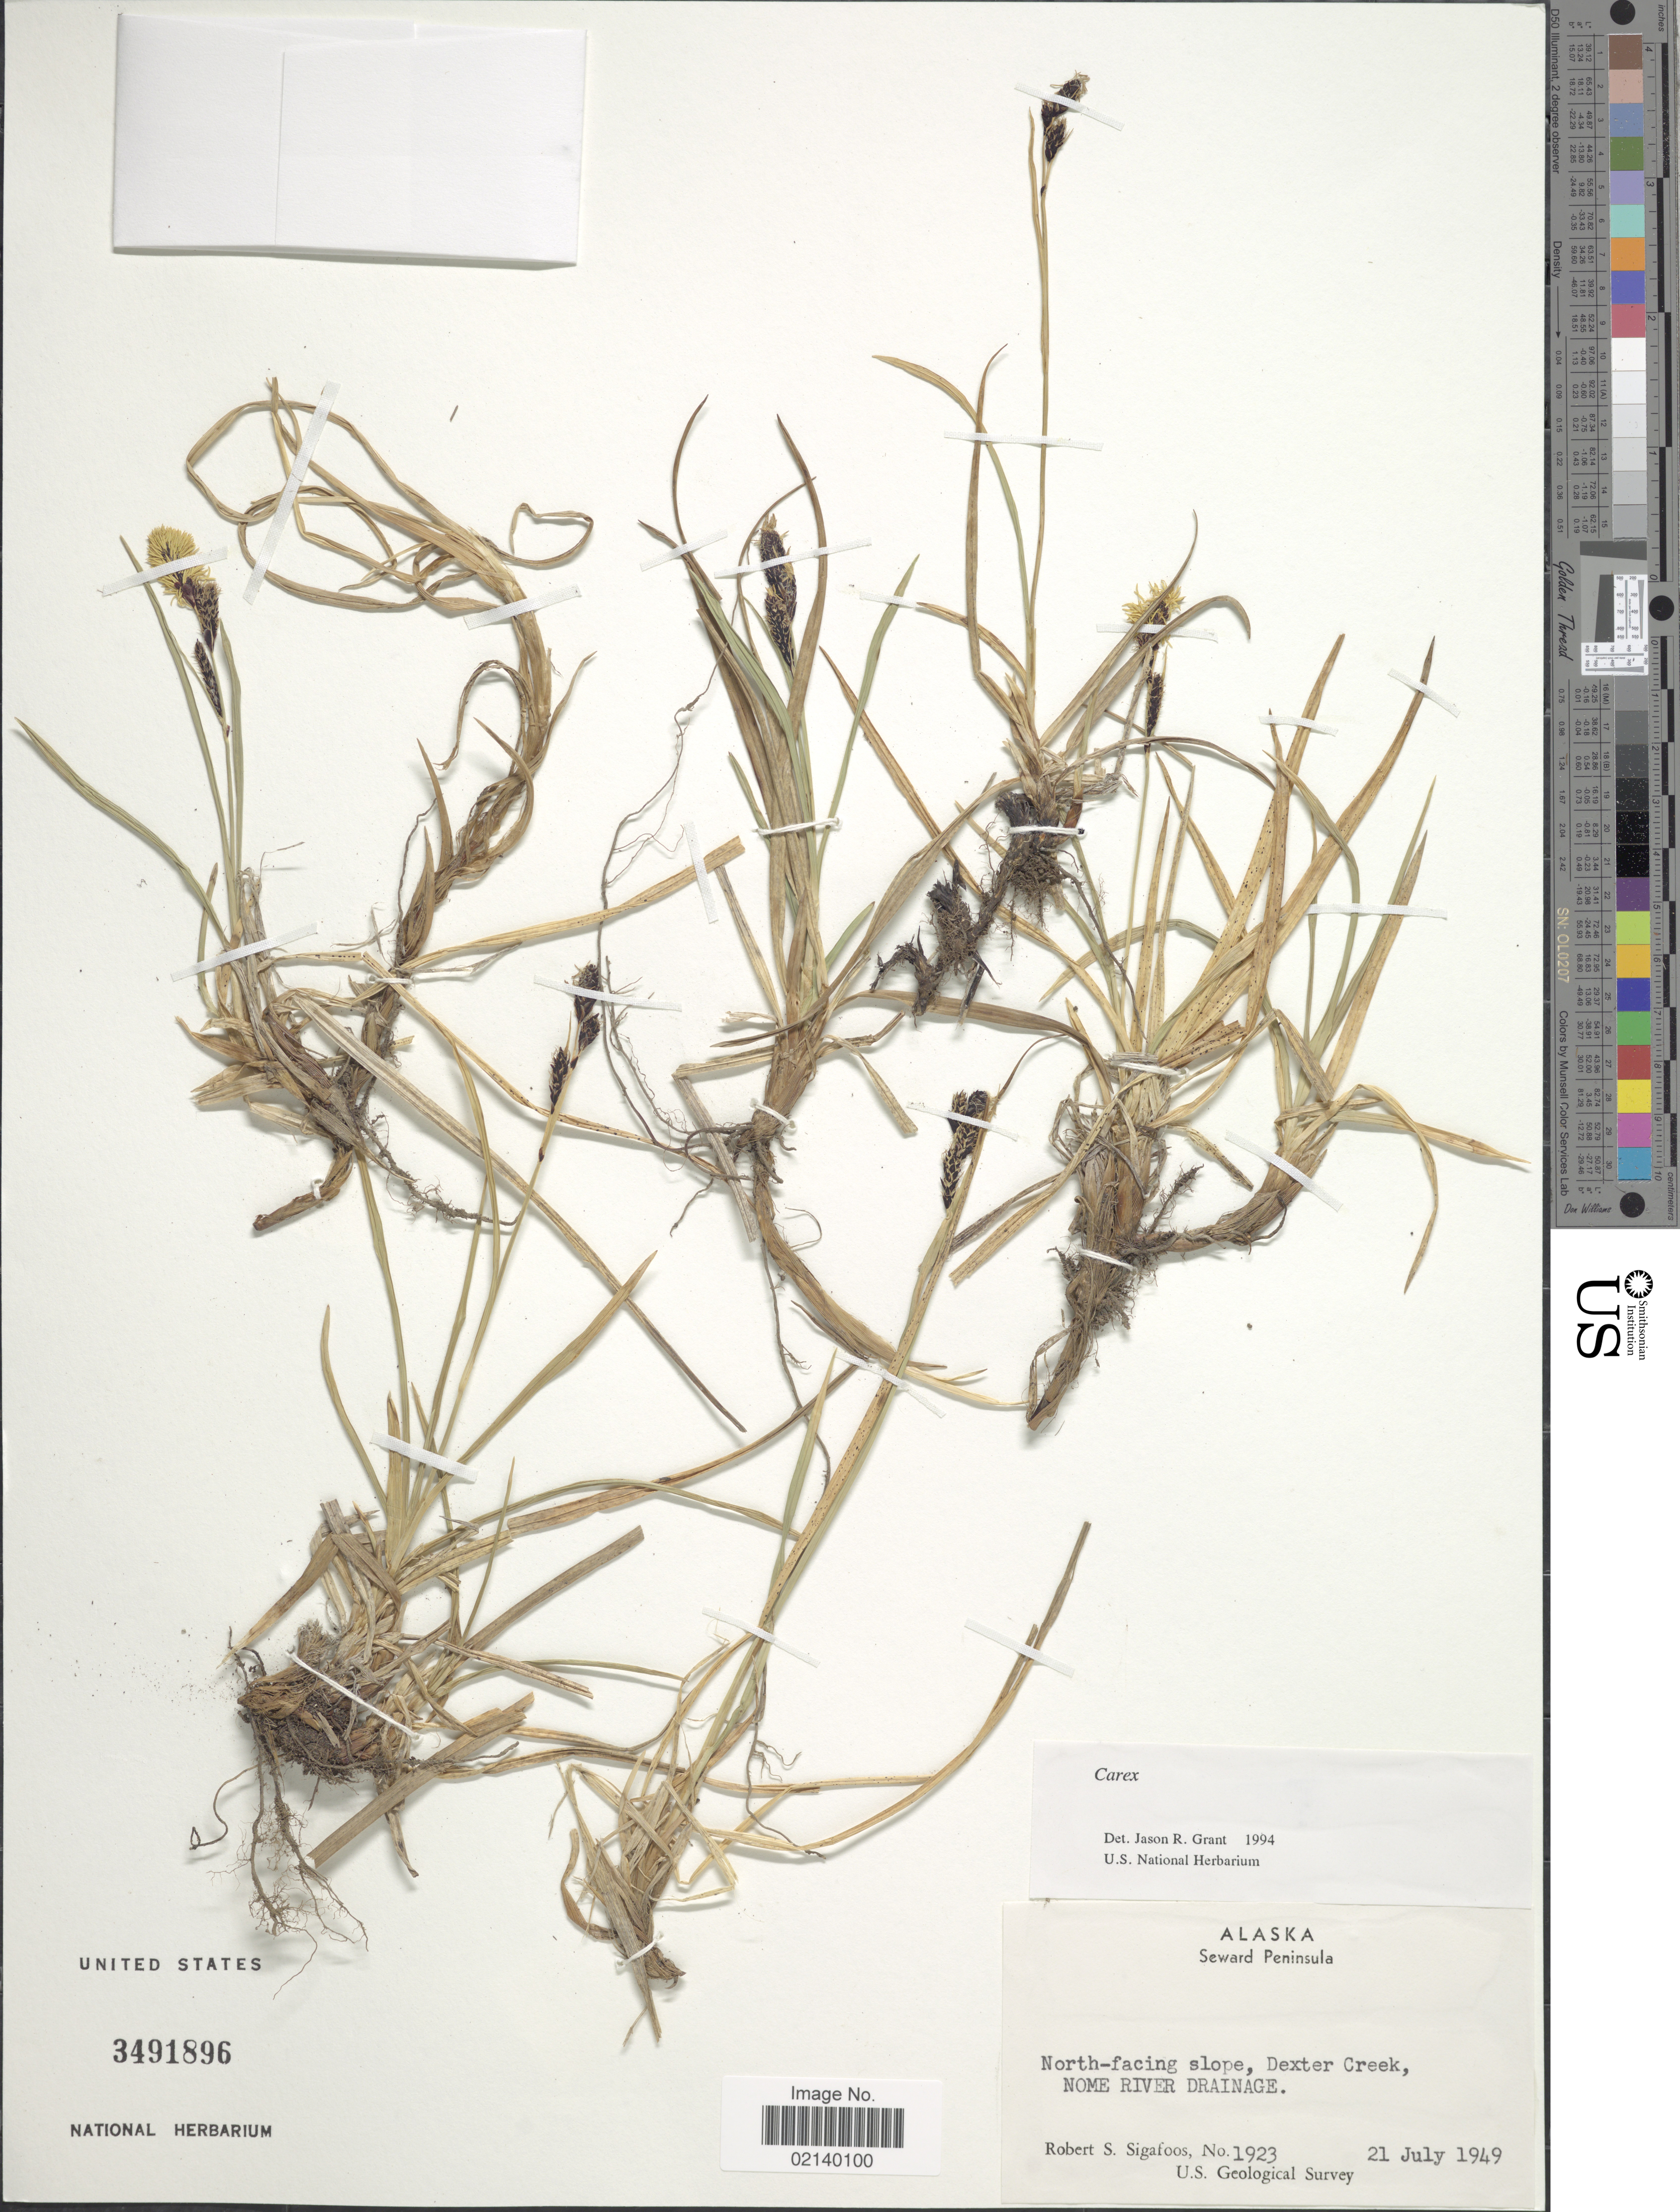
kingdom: Plantae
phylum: Tracheophyta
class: Liliopsida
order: Poales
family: Cyperaceae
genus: Carex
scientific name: Carex sp.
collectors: R. Sigafoos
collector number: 1923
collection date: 1949-07-21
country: United States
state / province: Alaska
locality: Seward Peninsula, north-facing slope, Dexter Creek, Nome River Drainage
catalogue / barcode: US 3491896